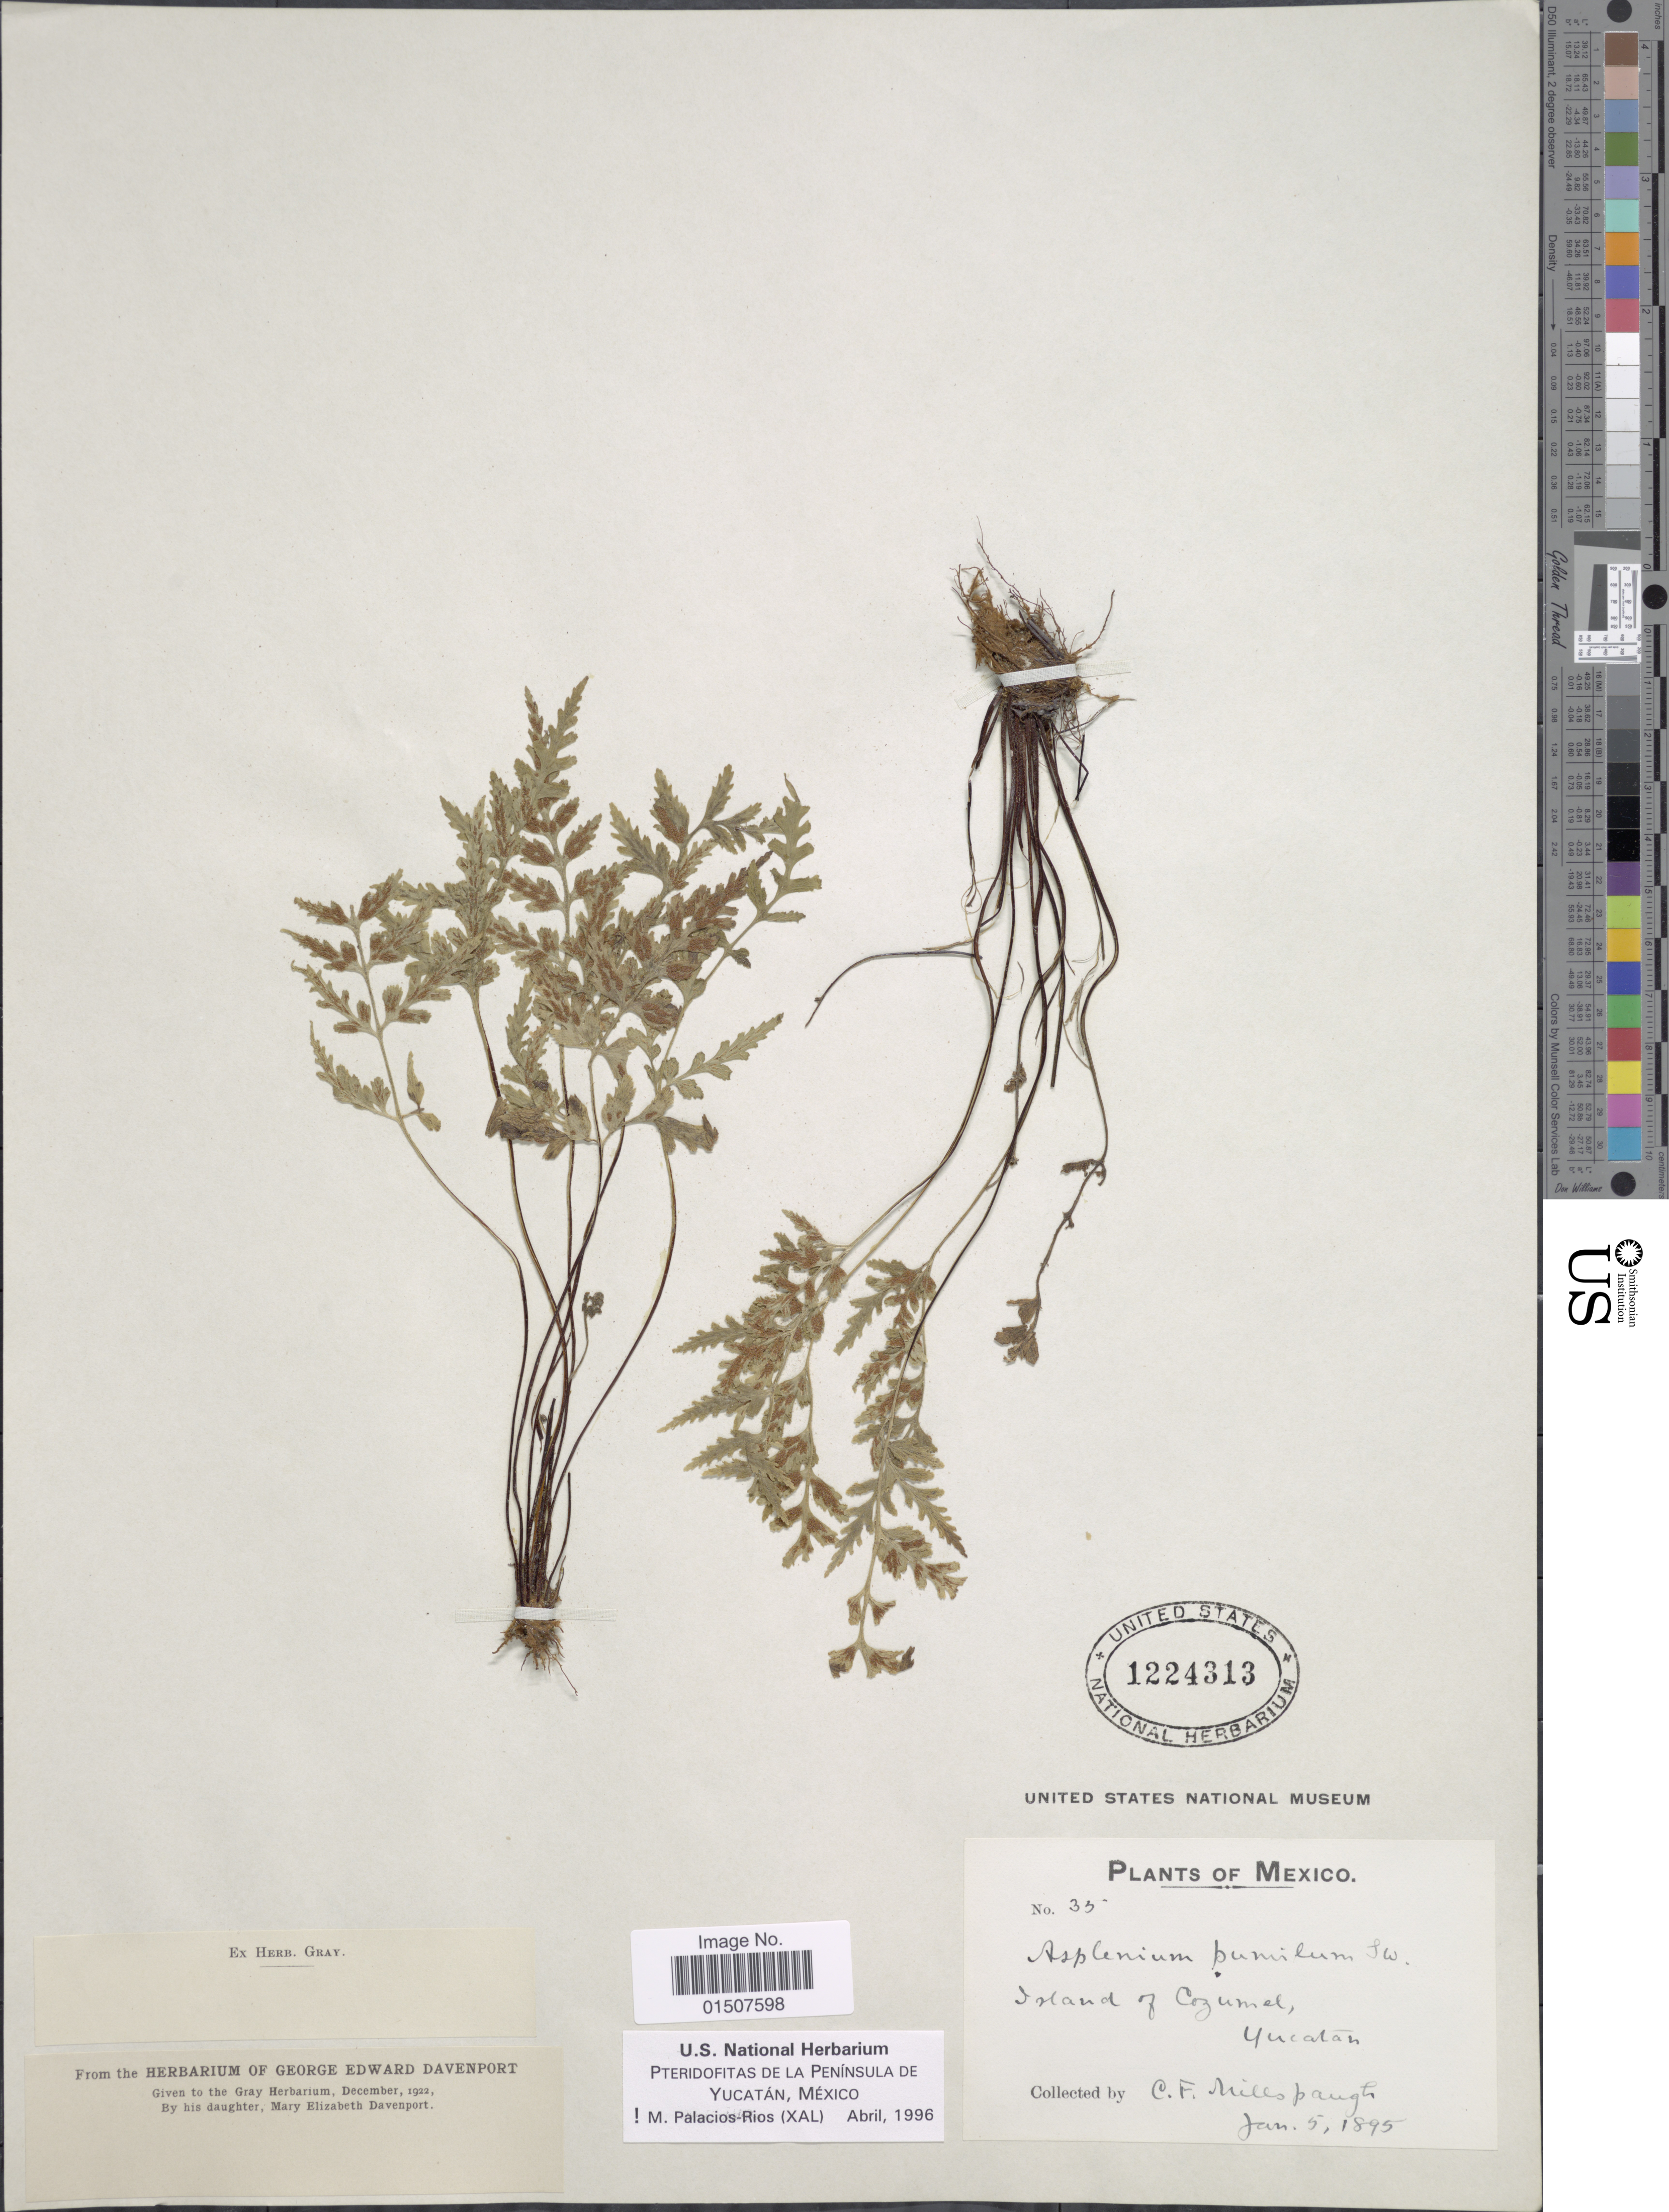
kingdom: Plantae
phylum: Tracheophyta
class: Polypodiopsida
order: Polypodiales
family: Aspleniaceae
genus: Asplenium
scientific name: Asplenium pumilum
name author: Sw.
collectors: C. F. Millspaugh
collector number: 35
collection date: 1895-01-05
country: Mexico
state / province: Yucatán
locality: Island of Cozumel, Yucatan.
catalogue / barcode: US 1224313